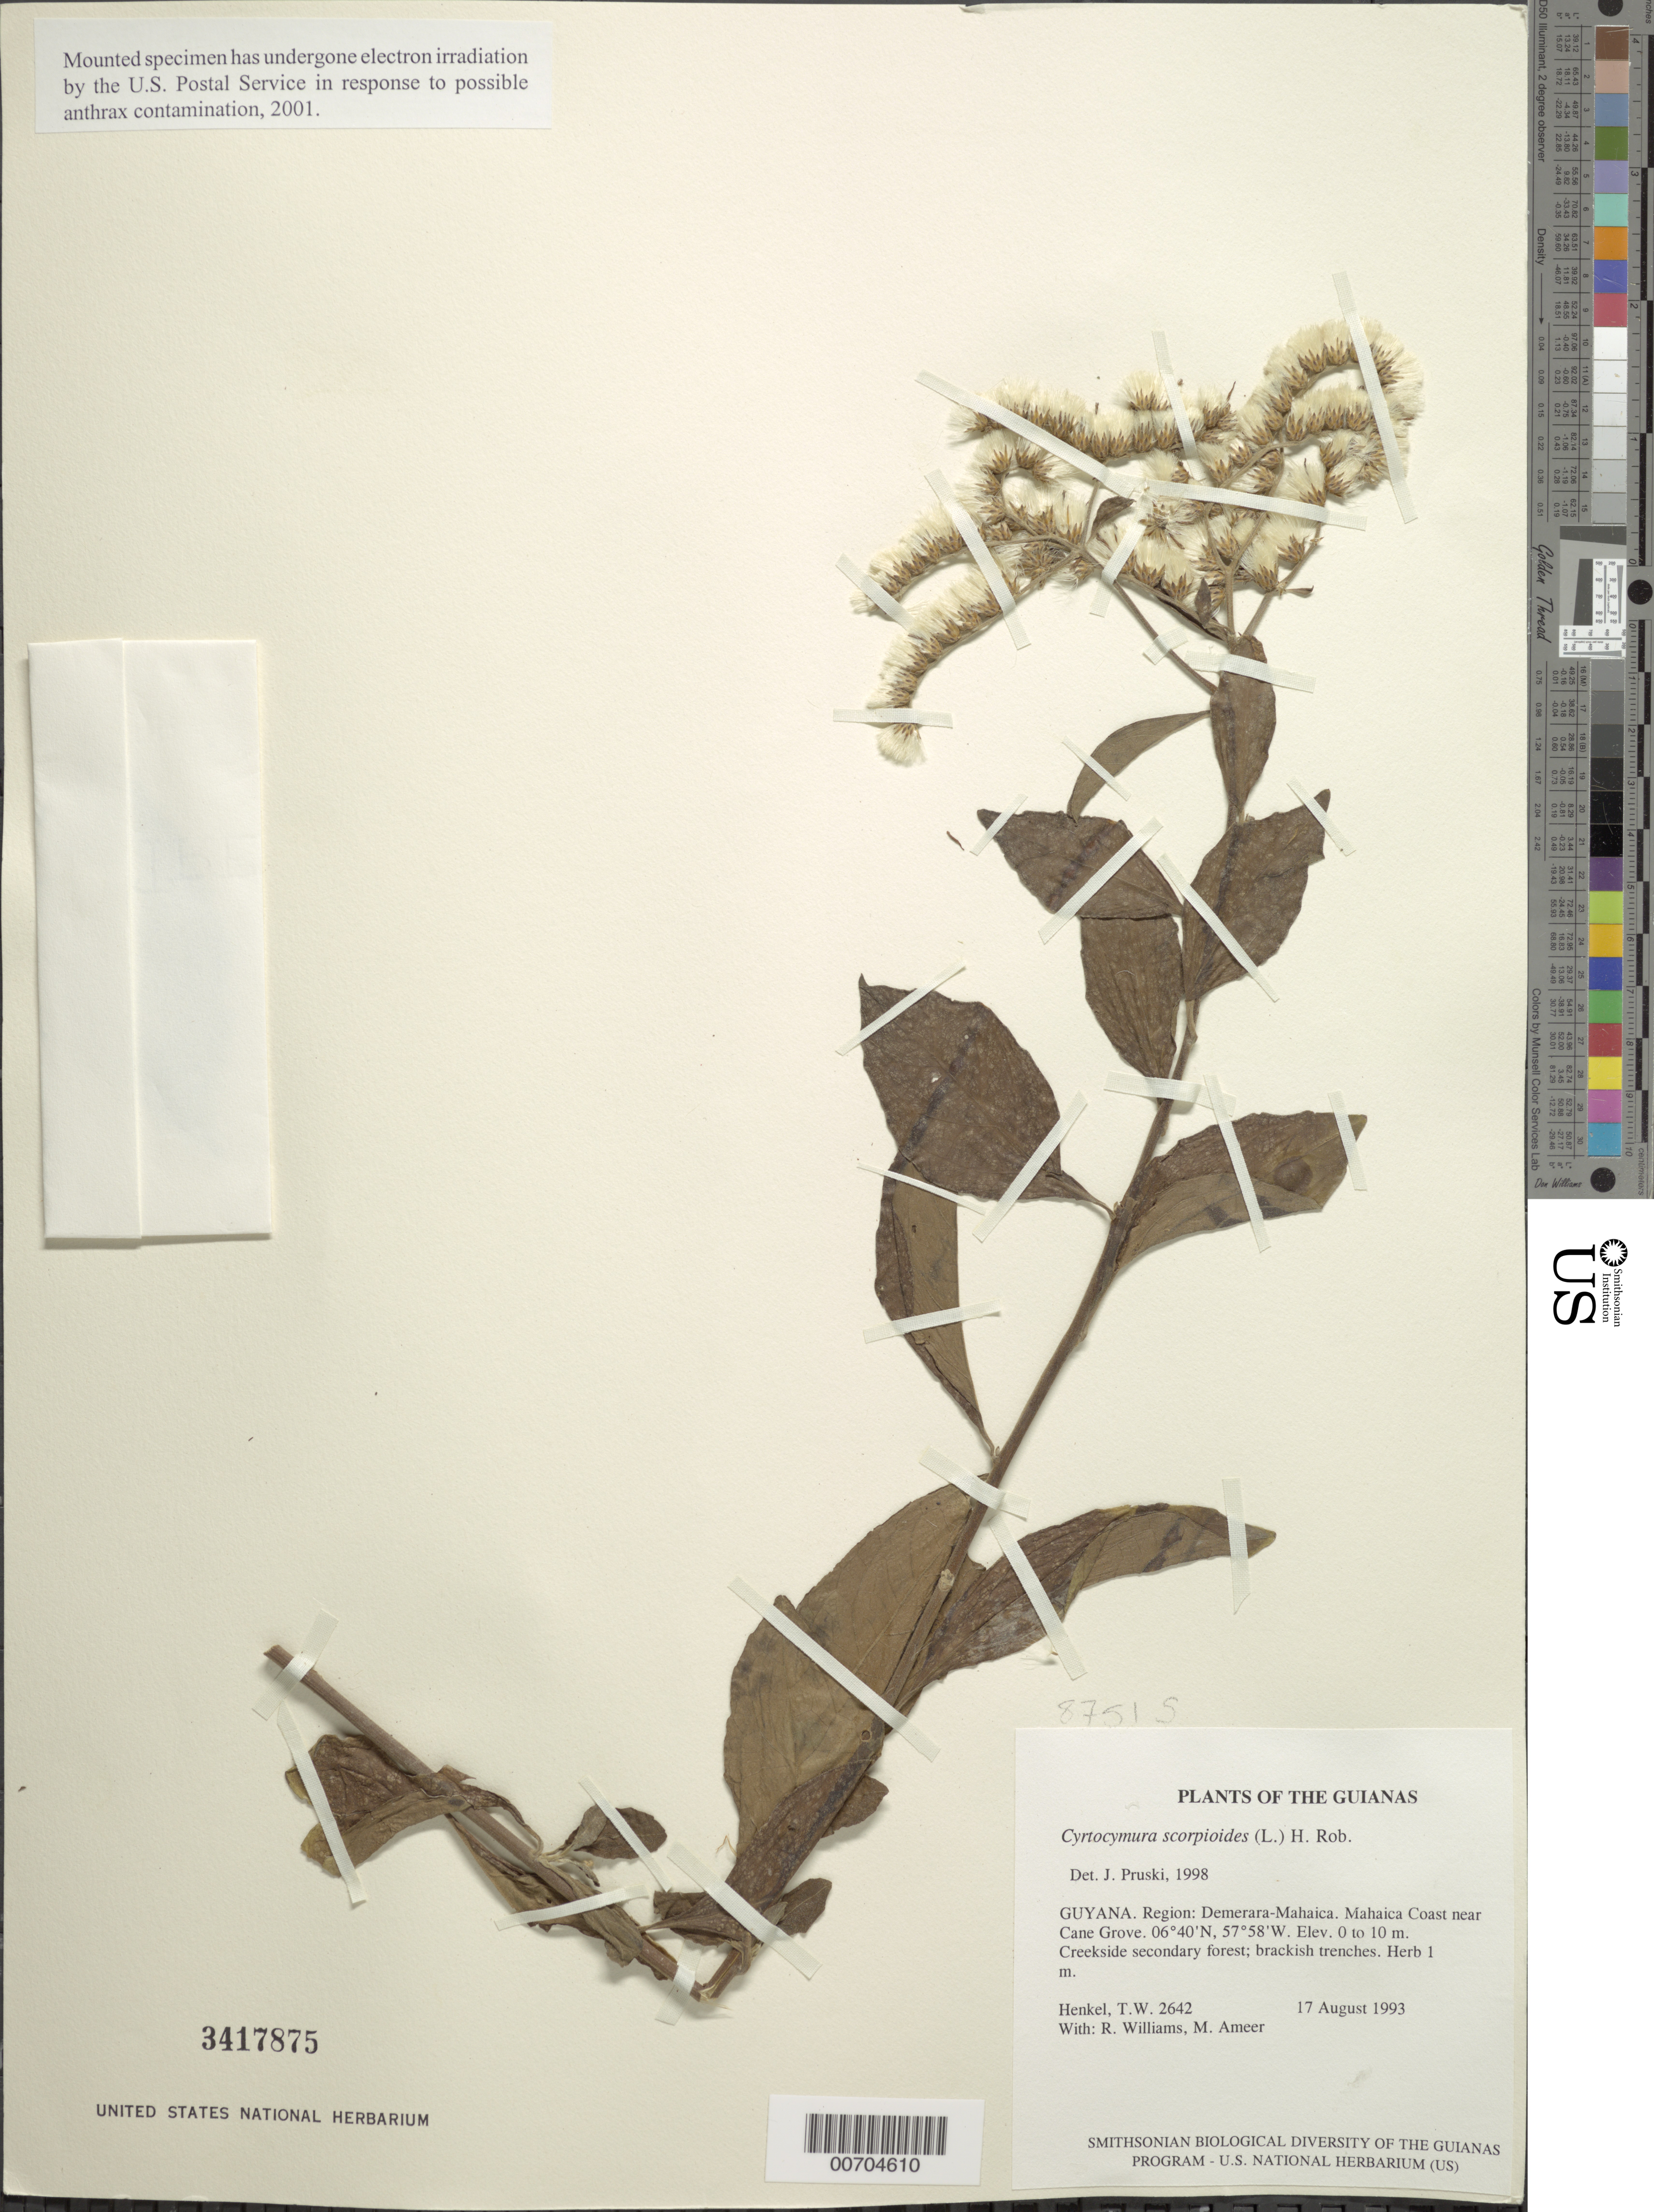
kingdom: Plantae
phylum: Tracheophyta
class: Magnoliopsida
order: Asterales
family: Asteraceae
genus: Cyrtocymura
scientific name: Cyrtocymura scorpioides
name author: (Lam.) H. Rob.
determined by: Pruski, J. F.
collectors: T. Henkel, R. Williams & M. Ameer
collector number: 2642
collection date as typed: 17 August 1993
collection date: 1993-08-17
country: Guyana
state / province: Demerara-Mahaica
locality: Mahaica Coast near Cane Grove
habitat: Creekside secondary forest; brackish trenches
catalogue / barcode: US 3417875